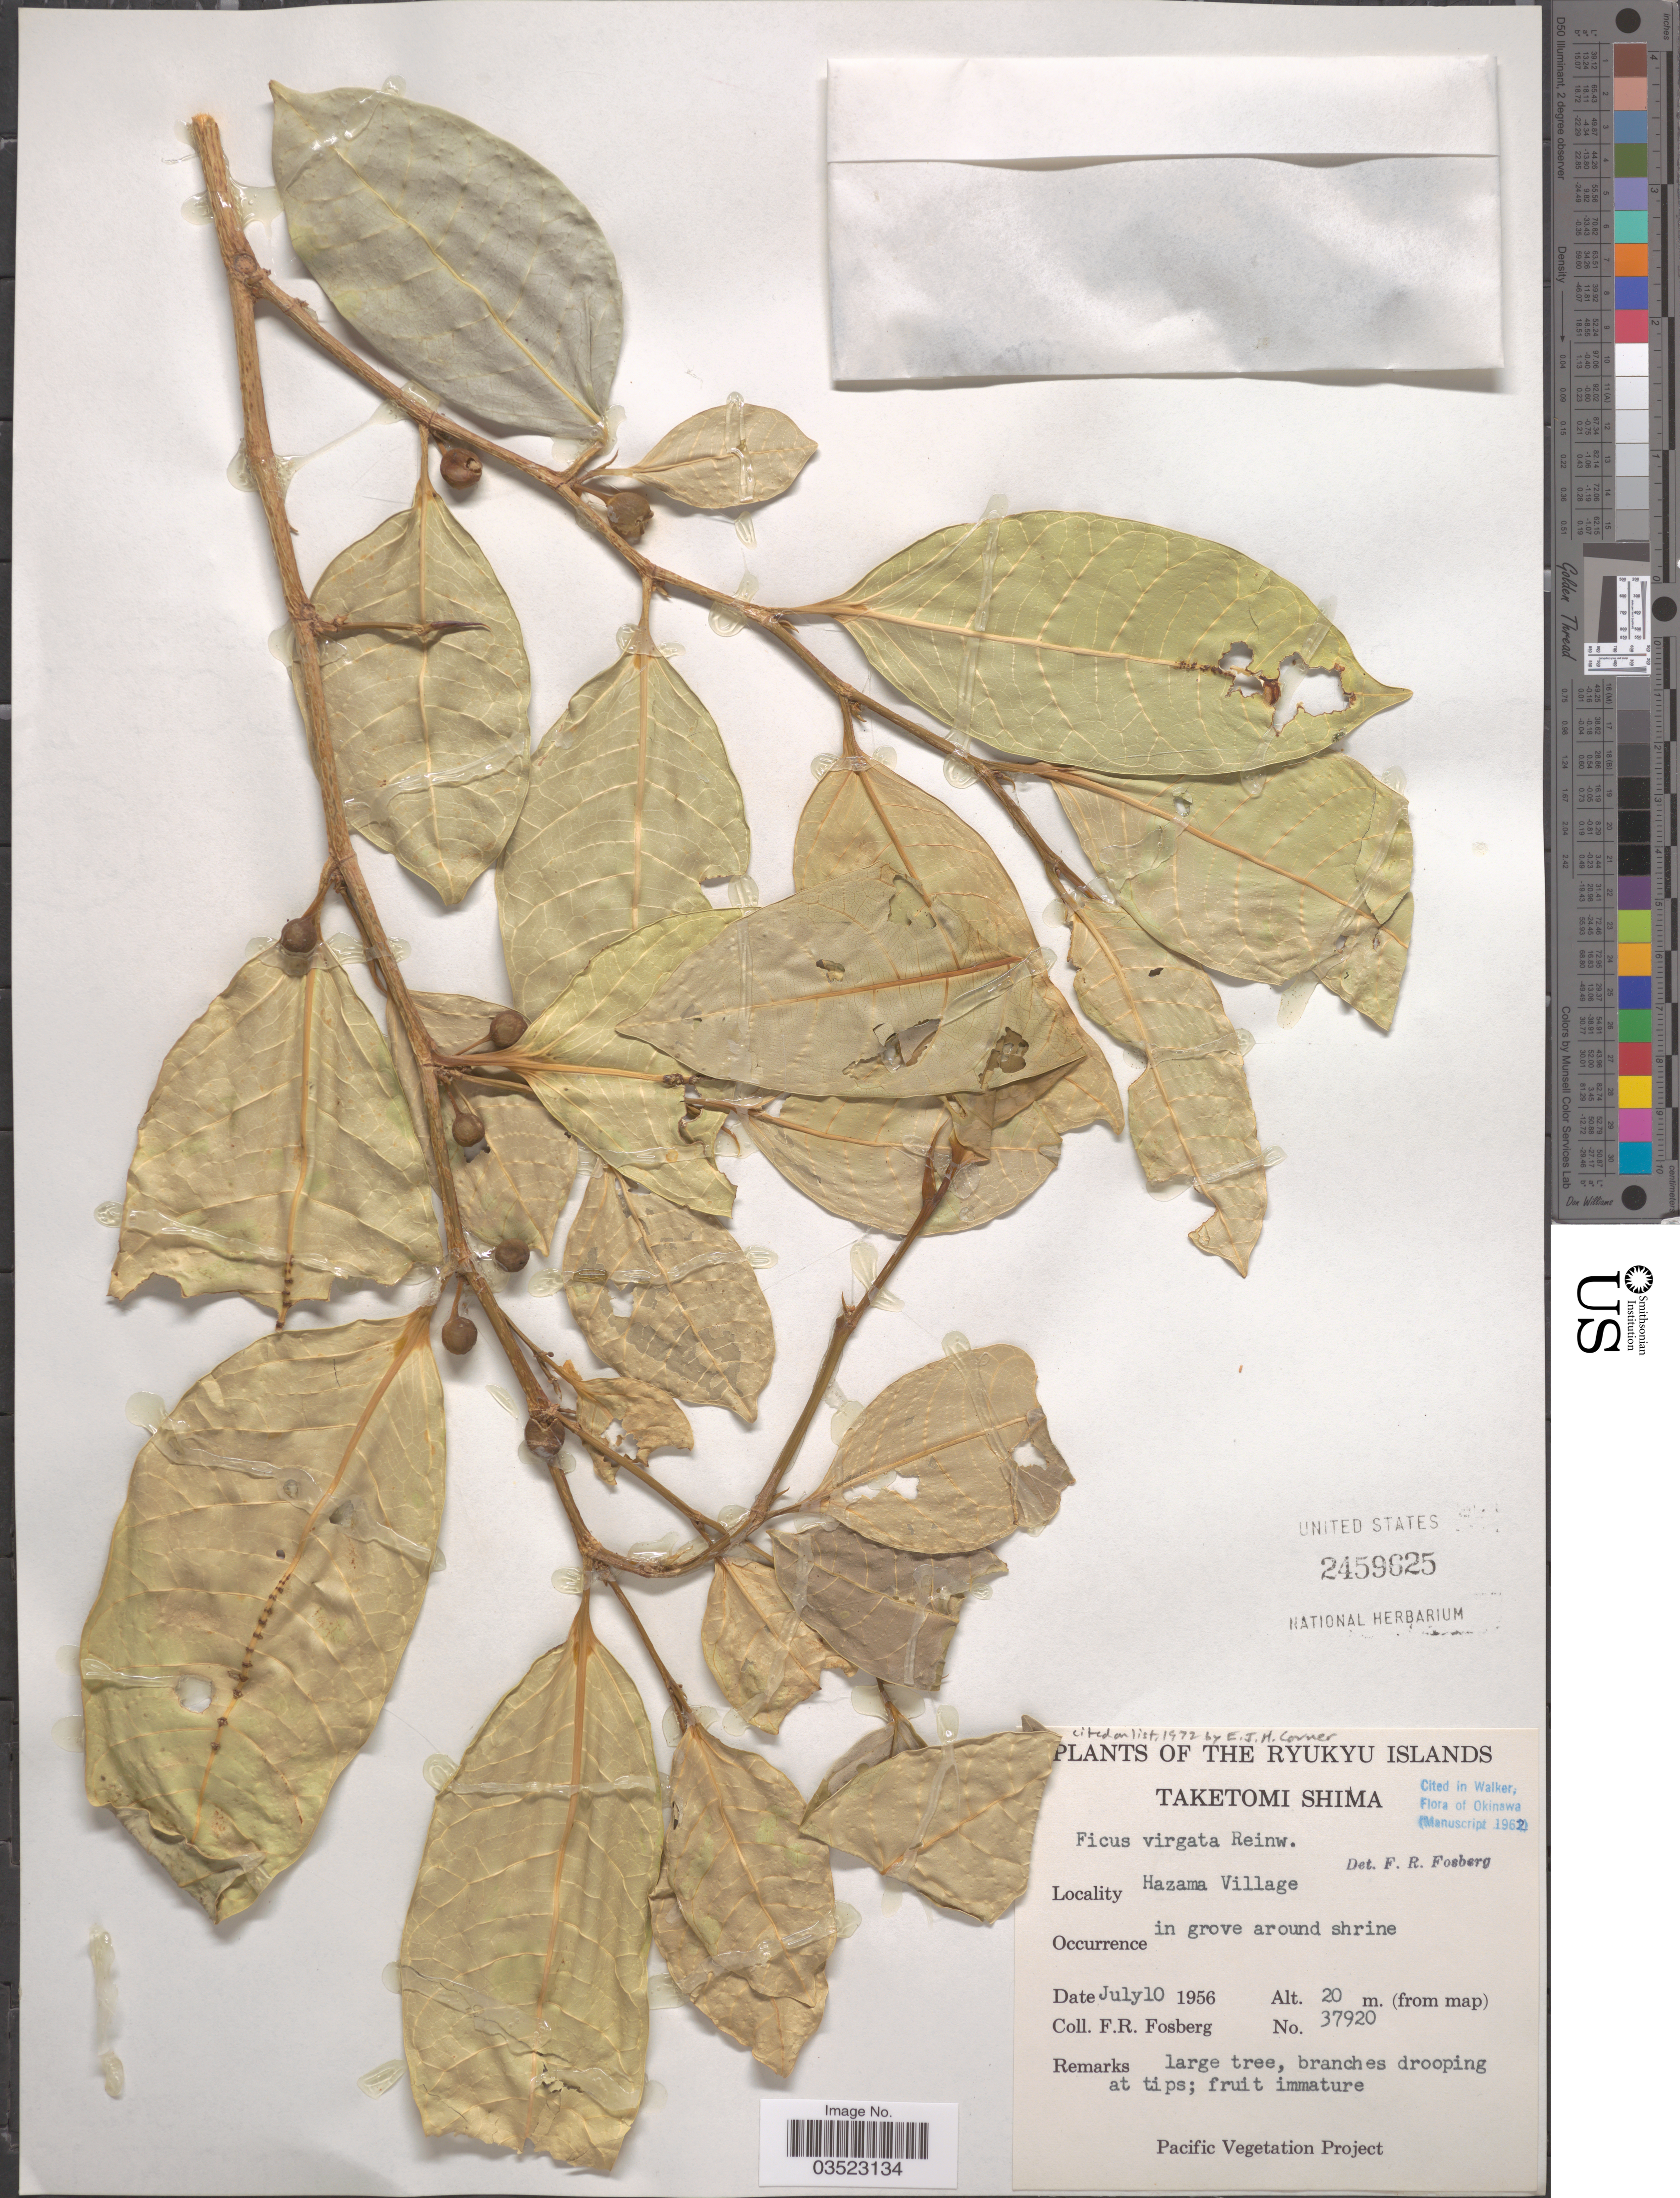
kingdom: Plantae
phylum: Tracheophyta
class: Magnoliopsida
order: Rosales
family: Moraceae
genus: Ficus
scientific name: Ficus virgata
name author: Reinw.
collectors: F. R. Fosberg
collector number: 37920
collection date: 1956-07-10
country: Japan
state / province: Okinawa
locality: Ryukyu Islands. Taketomi Shima. Okinawa. Hazama Village. In grove around shrine.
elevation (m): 20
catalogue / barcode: US 2459625